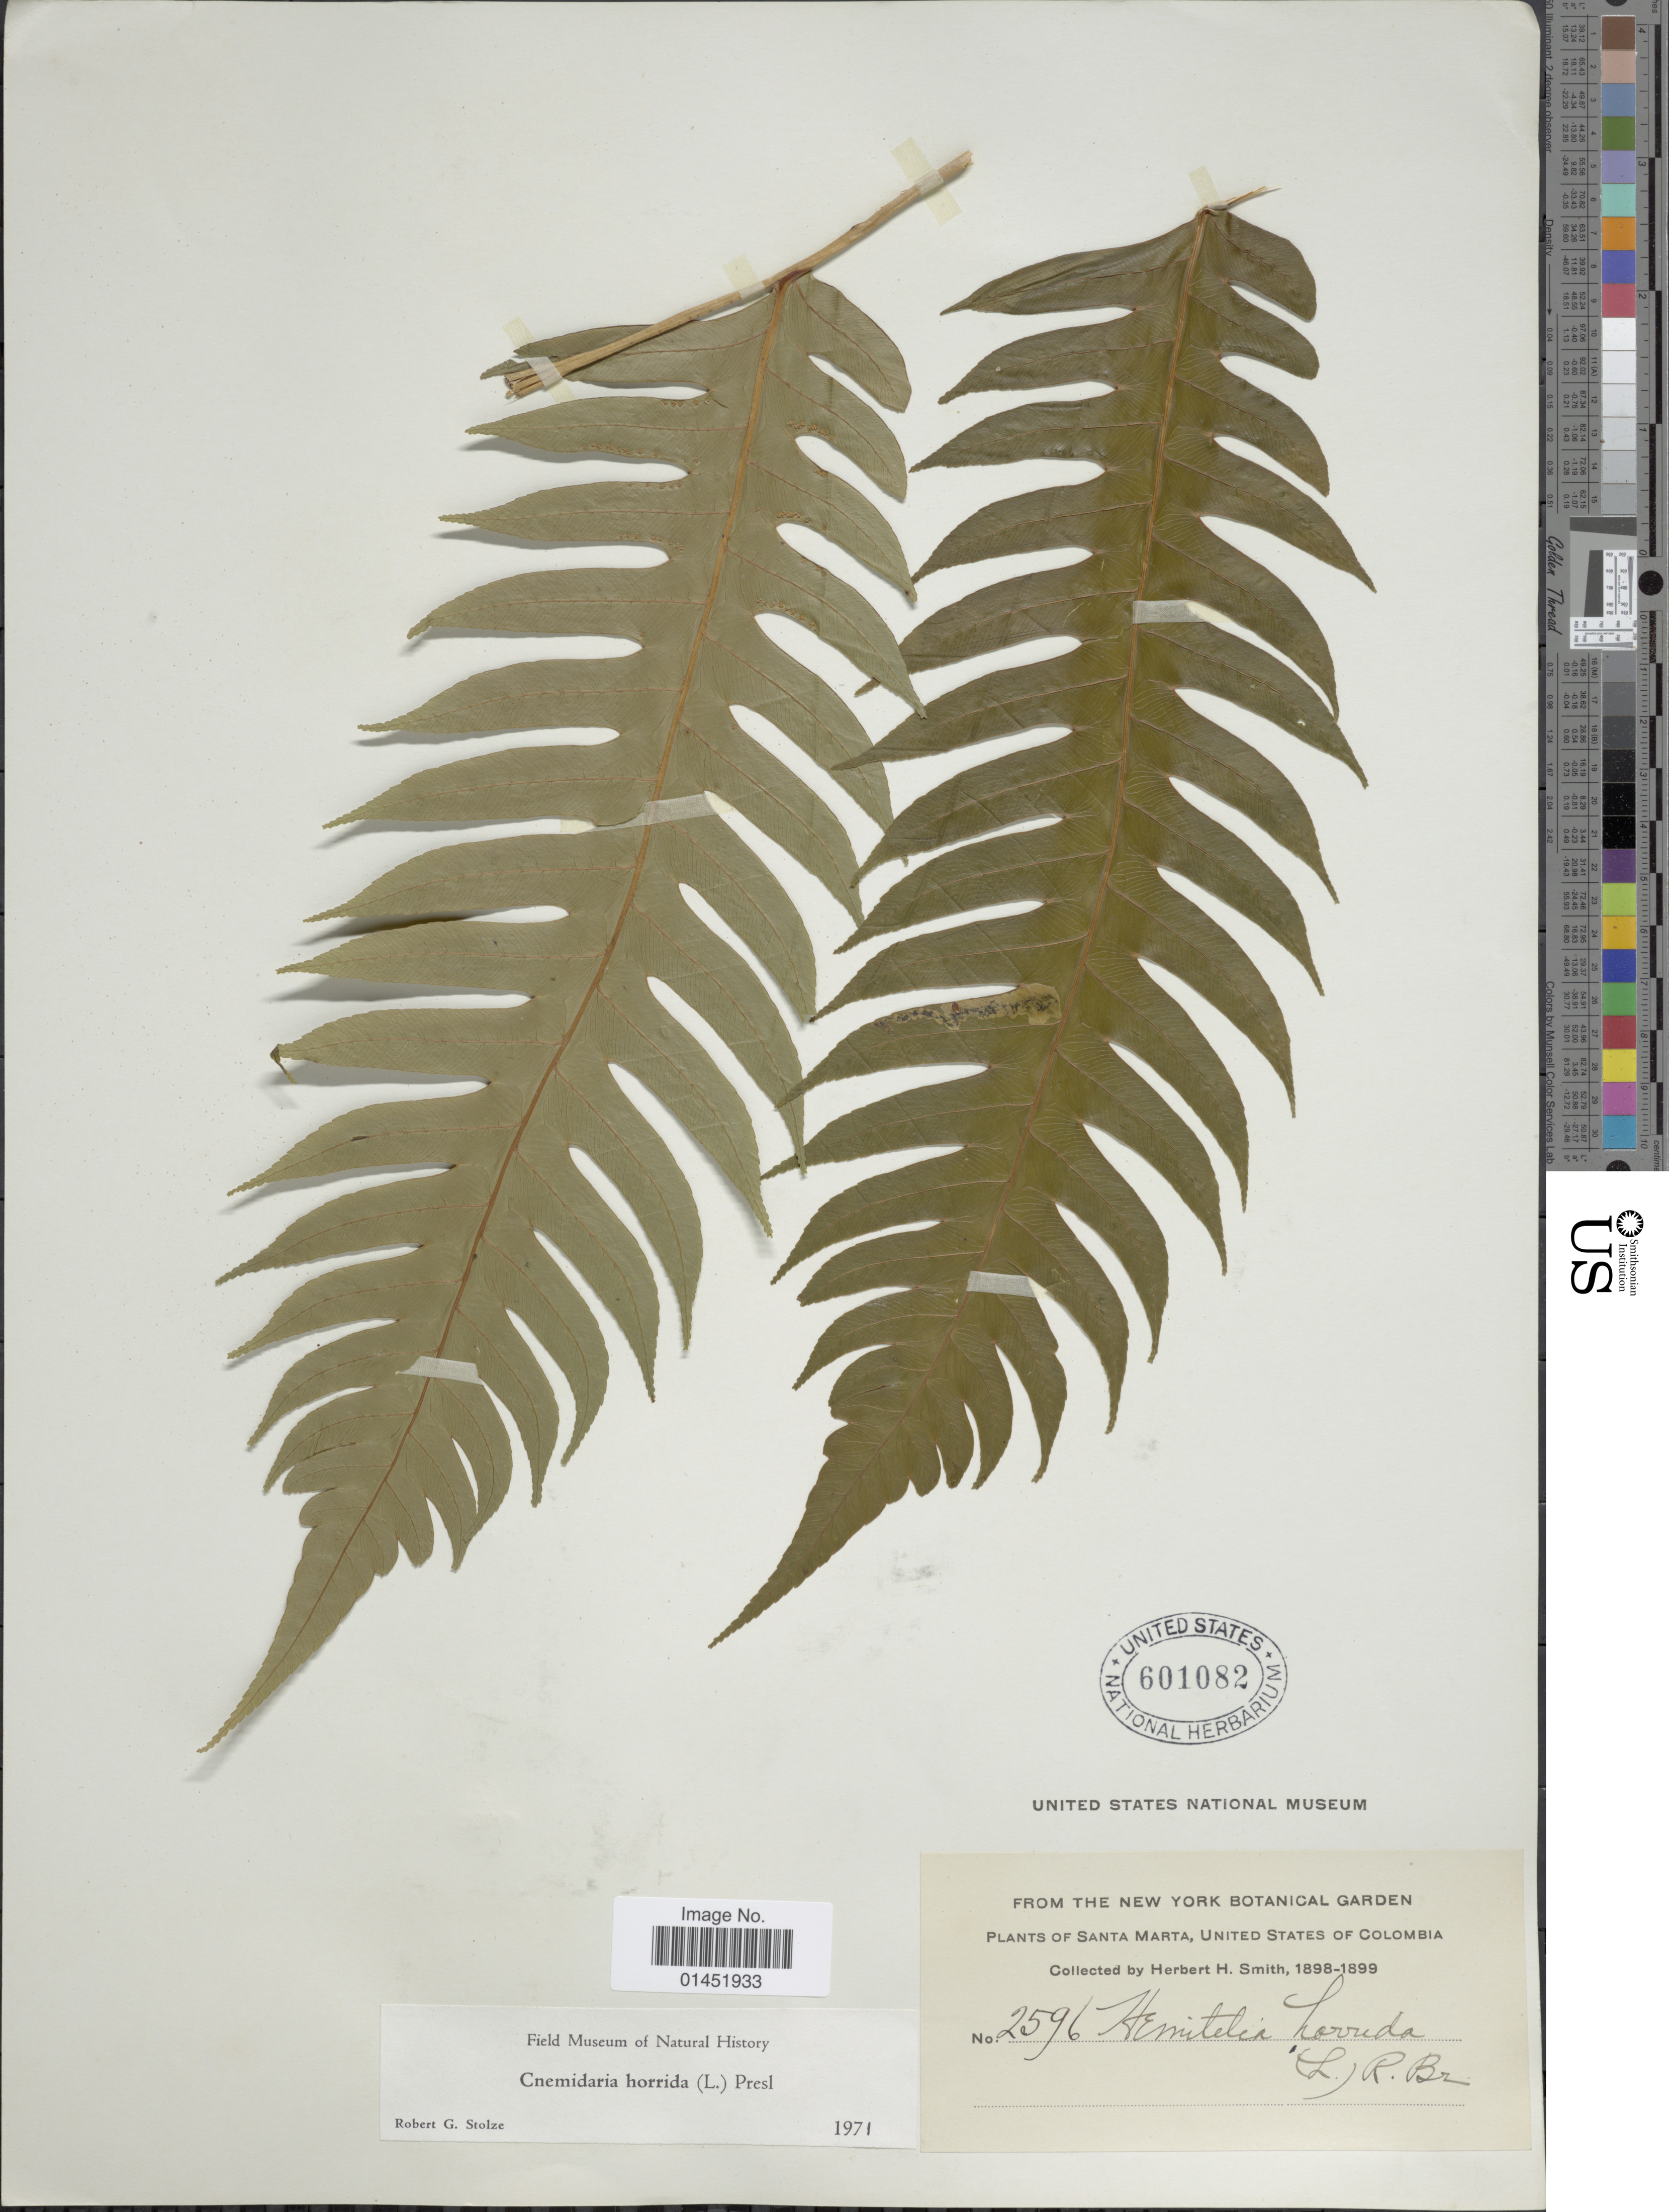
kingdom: Plantae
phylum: Tracheophyta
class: Polypodiopsida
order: Cyatheales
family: Cyatheaceae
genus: Cyathea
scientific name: Cyathea horrida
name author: (L.) Sm.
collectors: H. H. Smith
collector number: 2596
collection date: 1898/1899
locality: Santa Marta, United States of Columbia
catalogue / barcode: US 601082